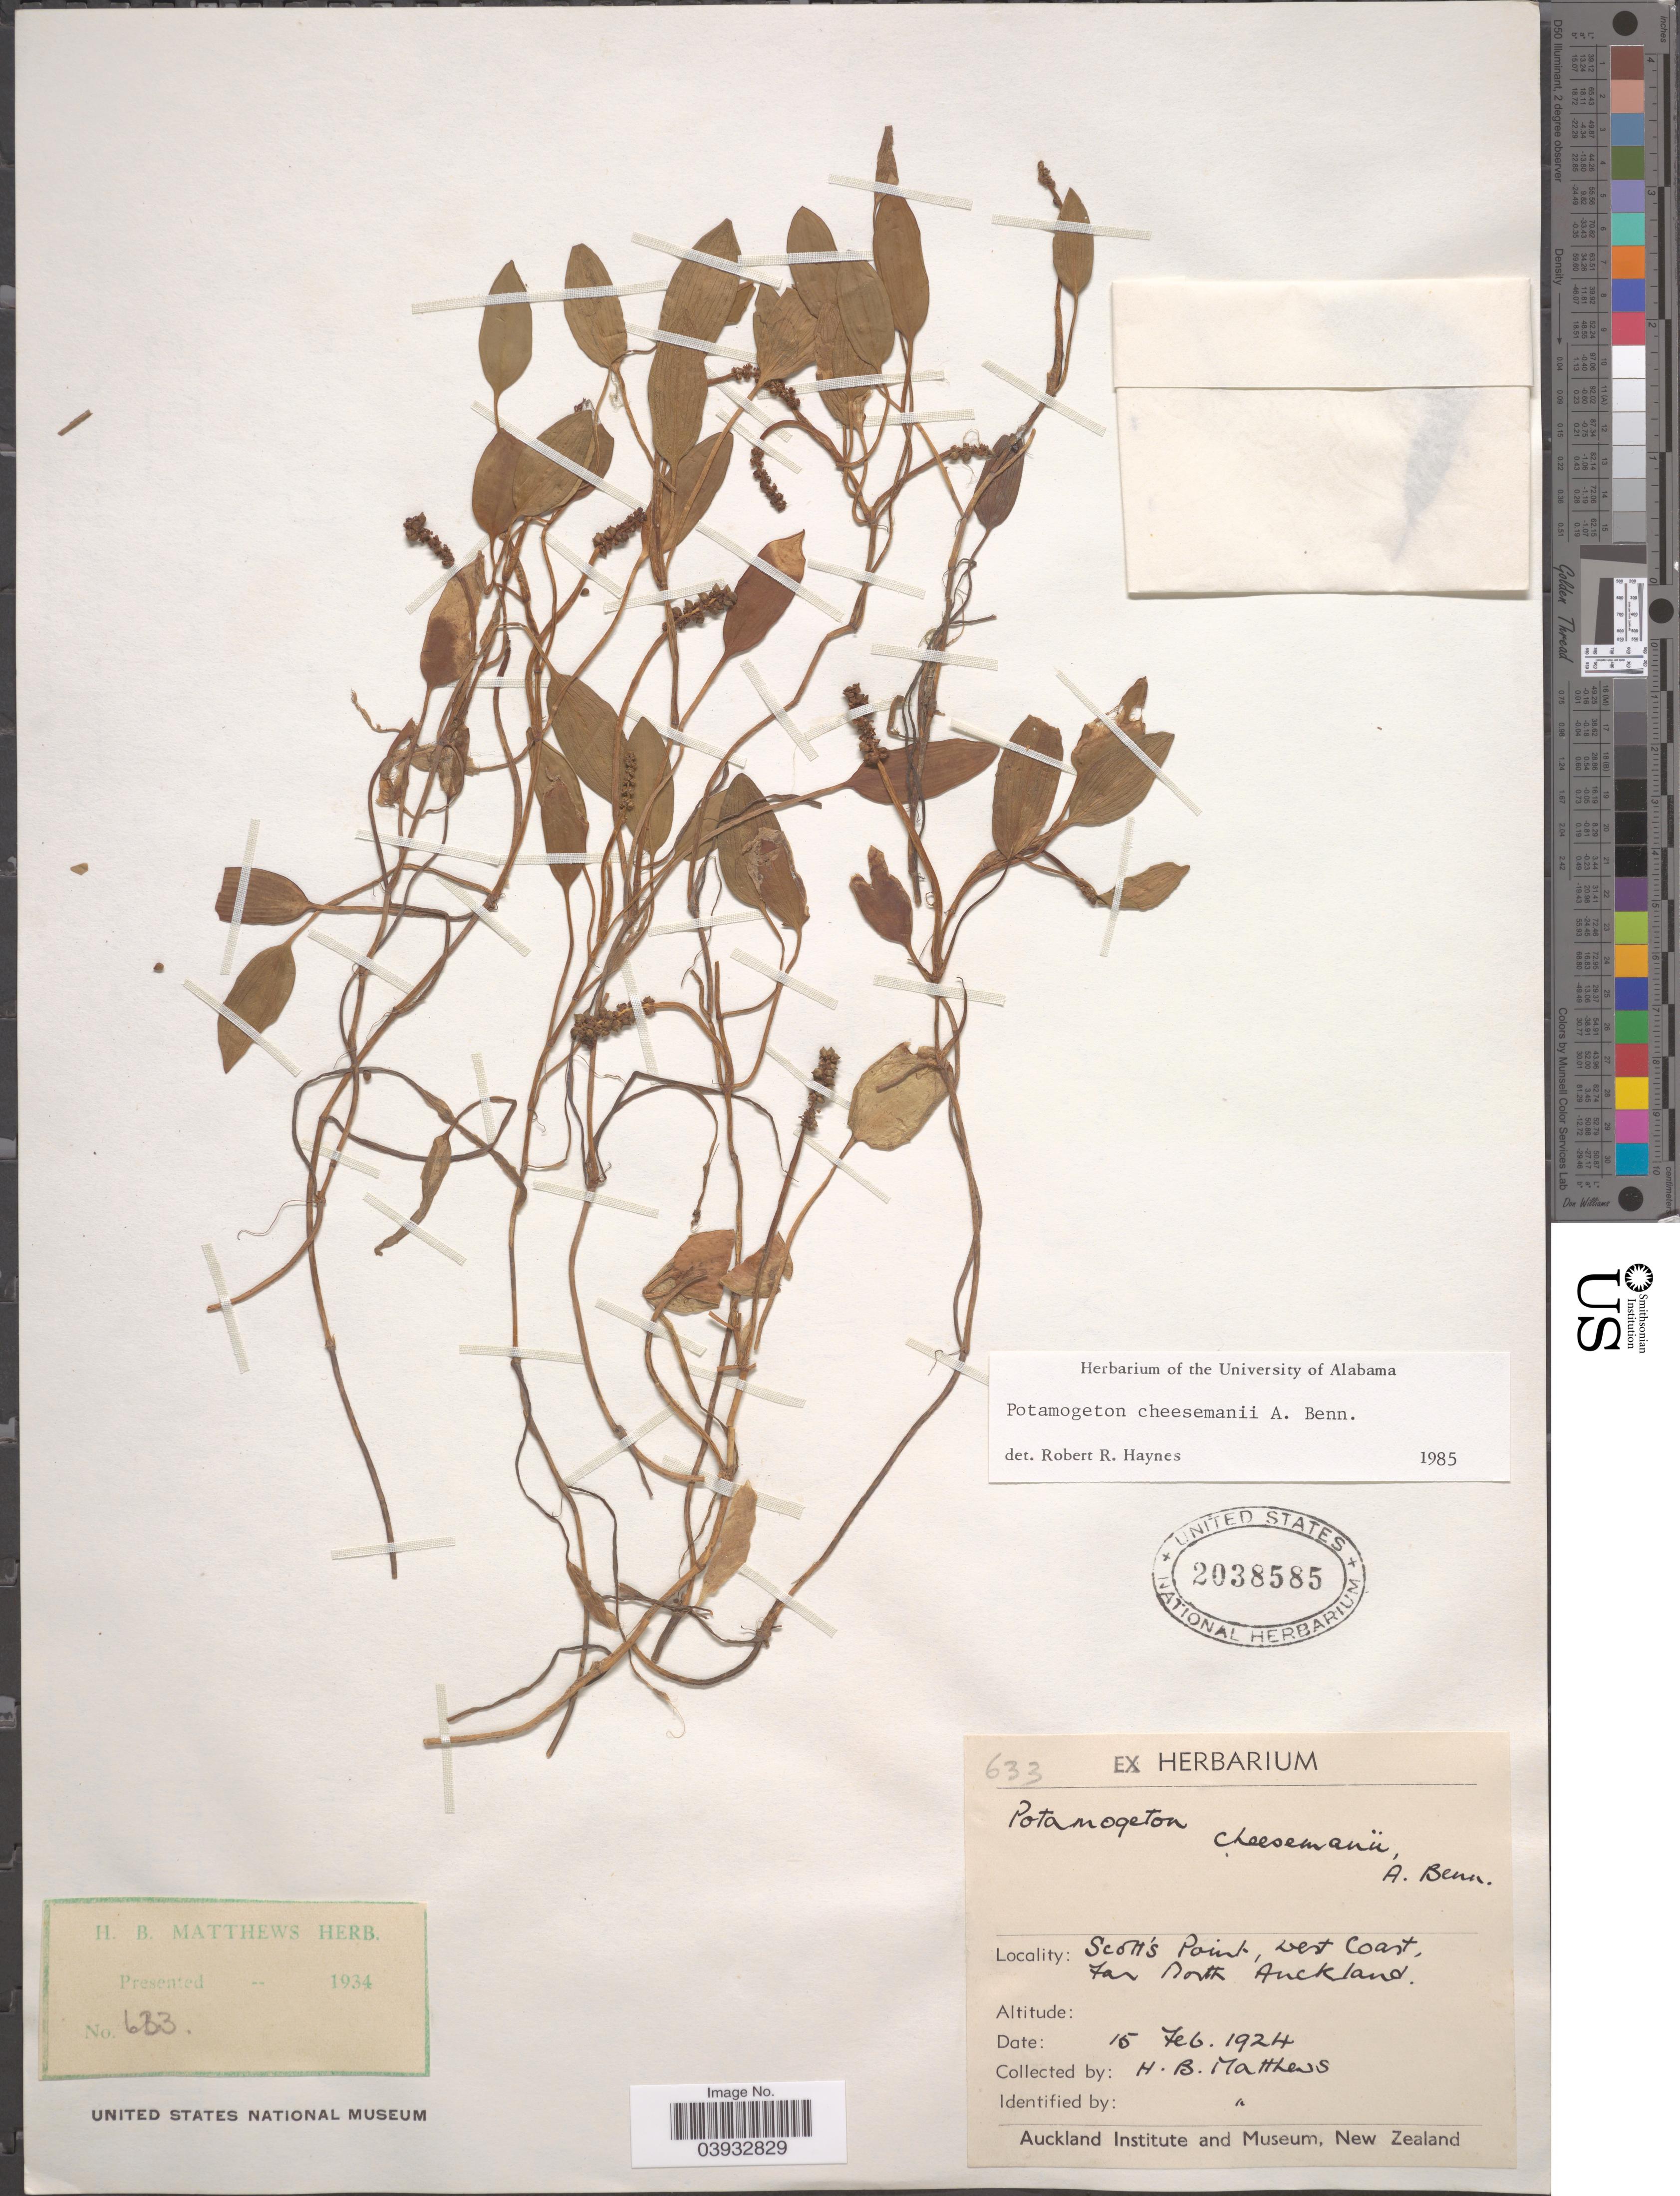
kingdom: Plantae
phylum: Tracheophyta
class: Liliopsida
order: Alismatales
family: Potamogetonaceae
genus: Potamogeton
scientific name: Potamogeton cheesemanii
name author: A. Benn.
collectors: H. B. Matthews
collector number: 633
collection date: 1924-02-15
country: New Zealand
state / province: Auckland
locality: Scott's Point, West Coast, Far North Auckland.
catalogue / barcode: US 2038585